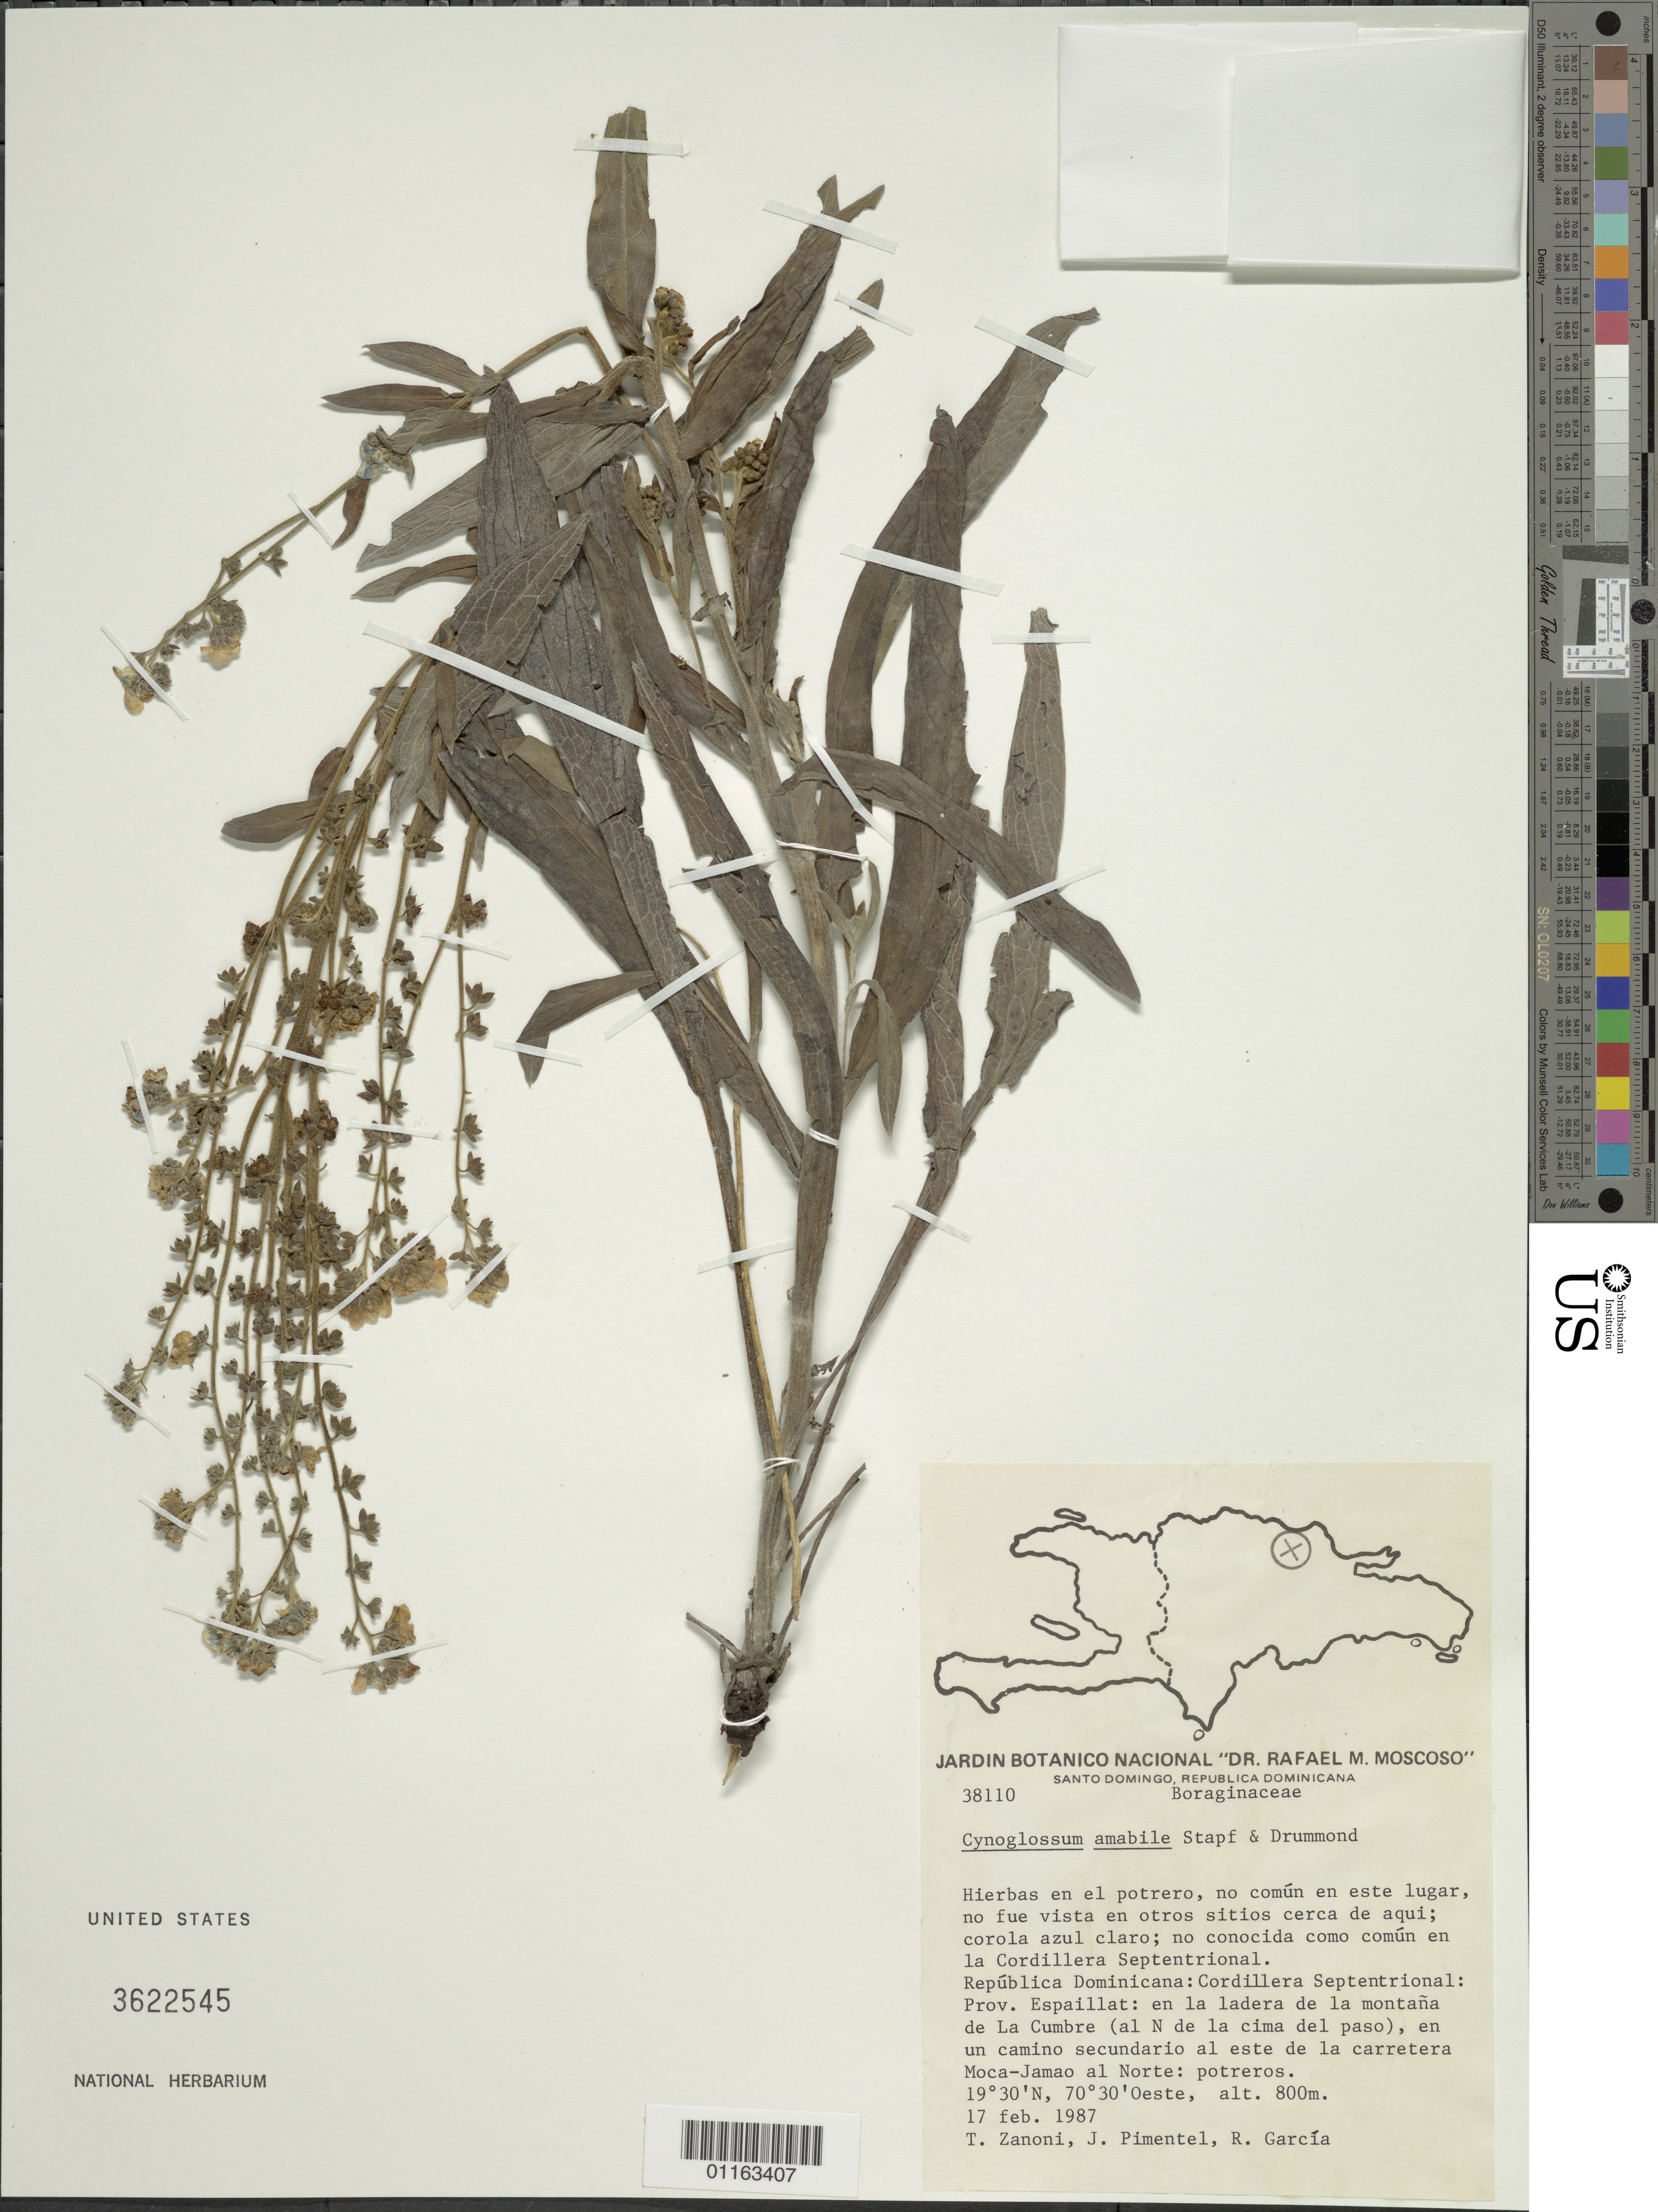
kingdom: Plantae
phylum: Tracheophyta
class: Magnoliopsida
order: Boraginales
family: Boraginaceae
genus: Cynoglossum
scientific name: Cynoglossum amabile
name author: Stapf & J.R. Drumm.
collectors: T. A. Zanoni, J. Pimentel & R. G. García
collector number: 38110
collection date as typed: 17 Feb 1987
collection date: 1987-02-17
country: Dominican Republic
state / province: Santo Domingo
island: Hispaniola I.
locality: Cordillera Septerional. Prov. Espaillat: en la ladera de la montana de La Cumbre (al N de la cima del paso), en un camino secundario al este de la carretera.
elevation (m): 800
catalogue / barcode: US 3622545